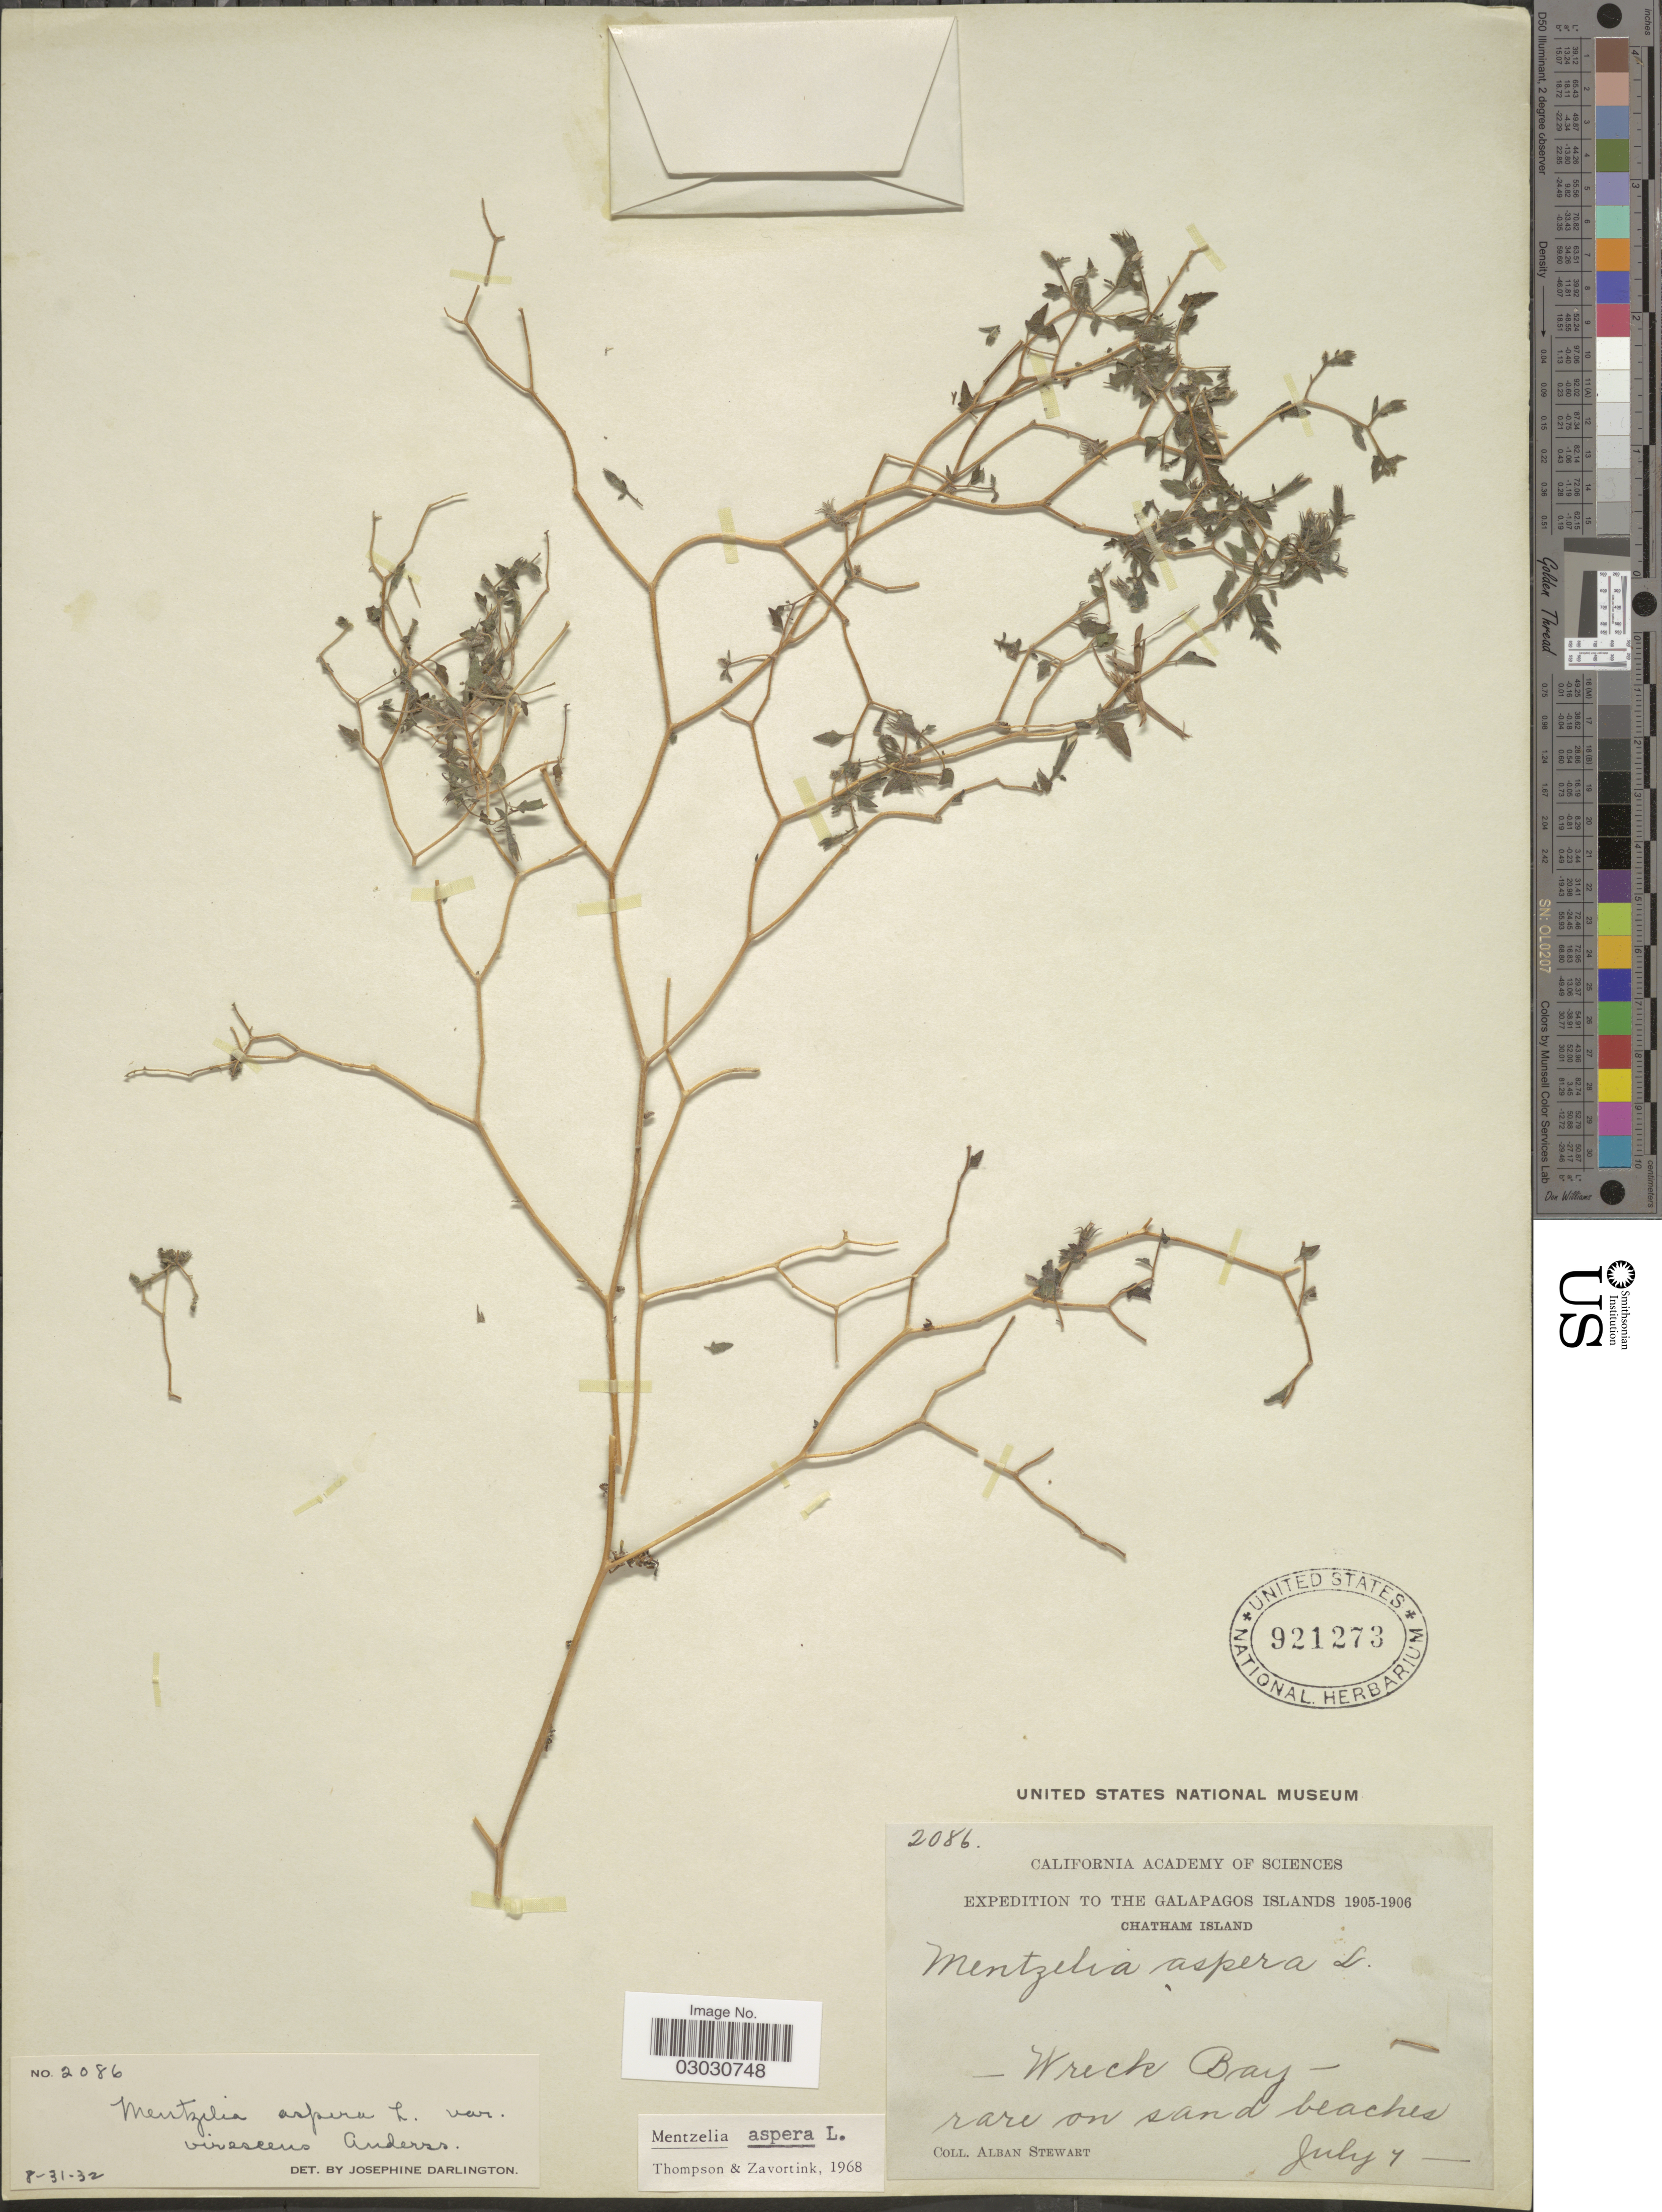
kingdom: Plantae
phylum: Tracheophyta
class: Magnoliopsida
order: Cornales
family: Loasaceae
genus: Mentzelia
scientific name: Mentzelia aspera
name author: L.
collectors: A. Stewart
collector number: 2086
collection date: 1905-07-07/1906-07-07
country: Ecuador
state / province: Colón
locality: Galapagos Islands. Chatham Island. Wreck Bay.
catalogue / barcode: US 921273